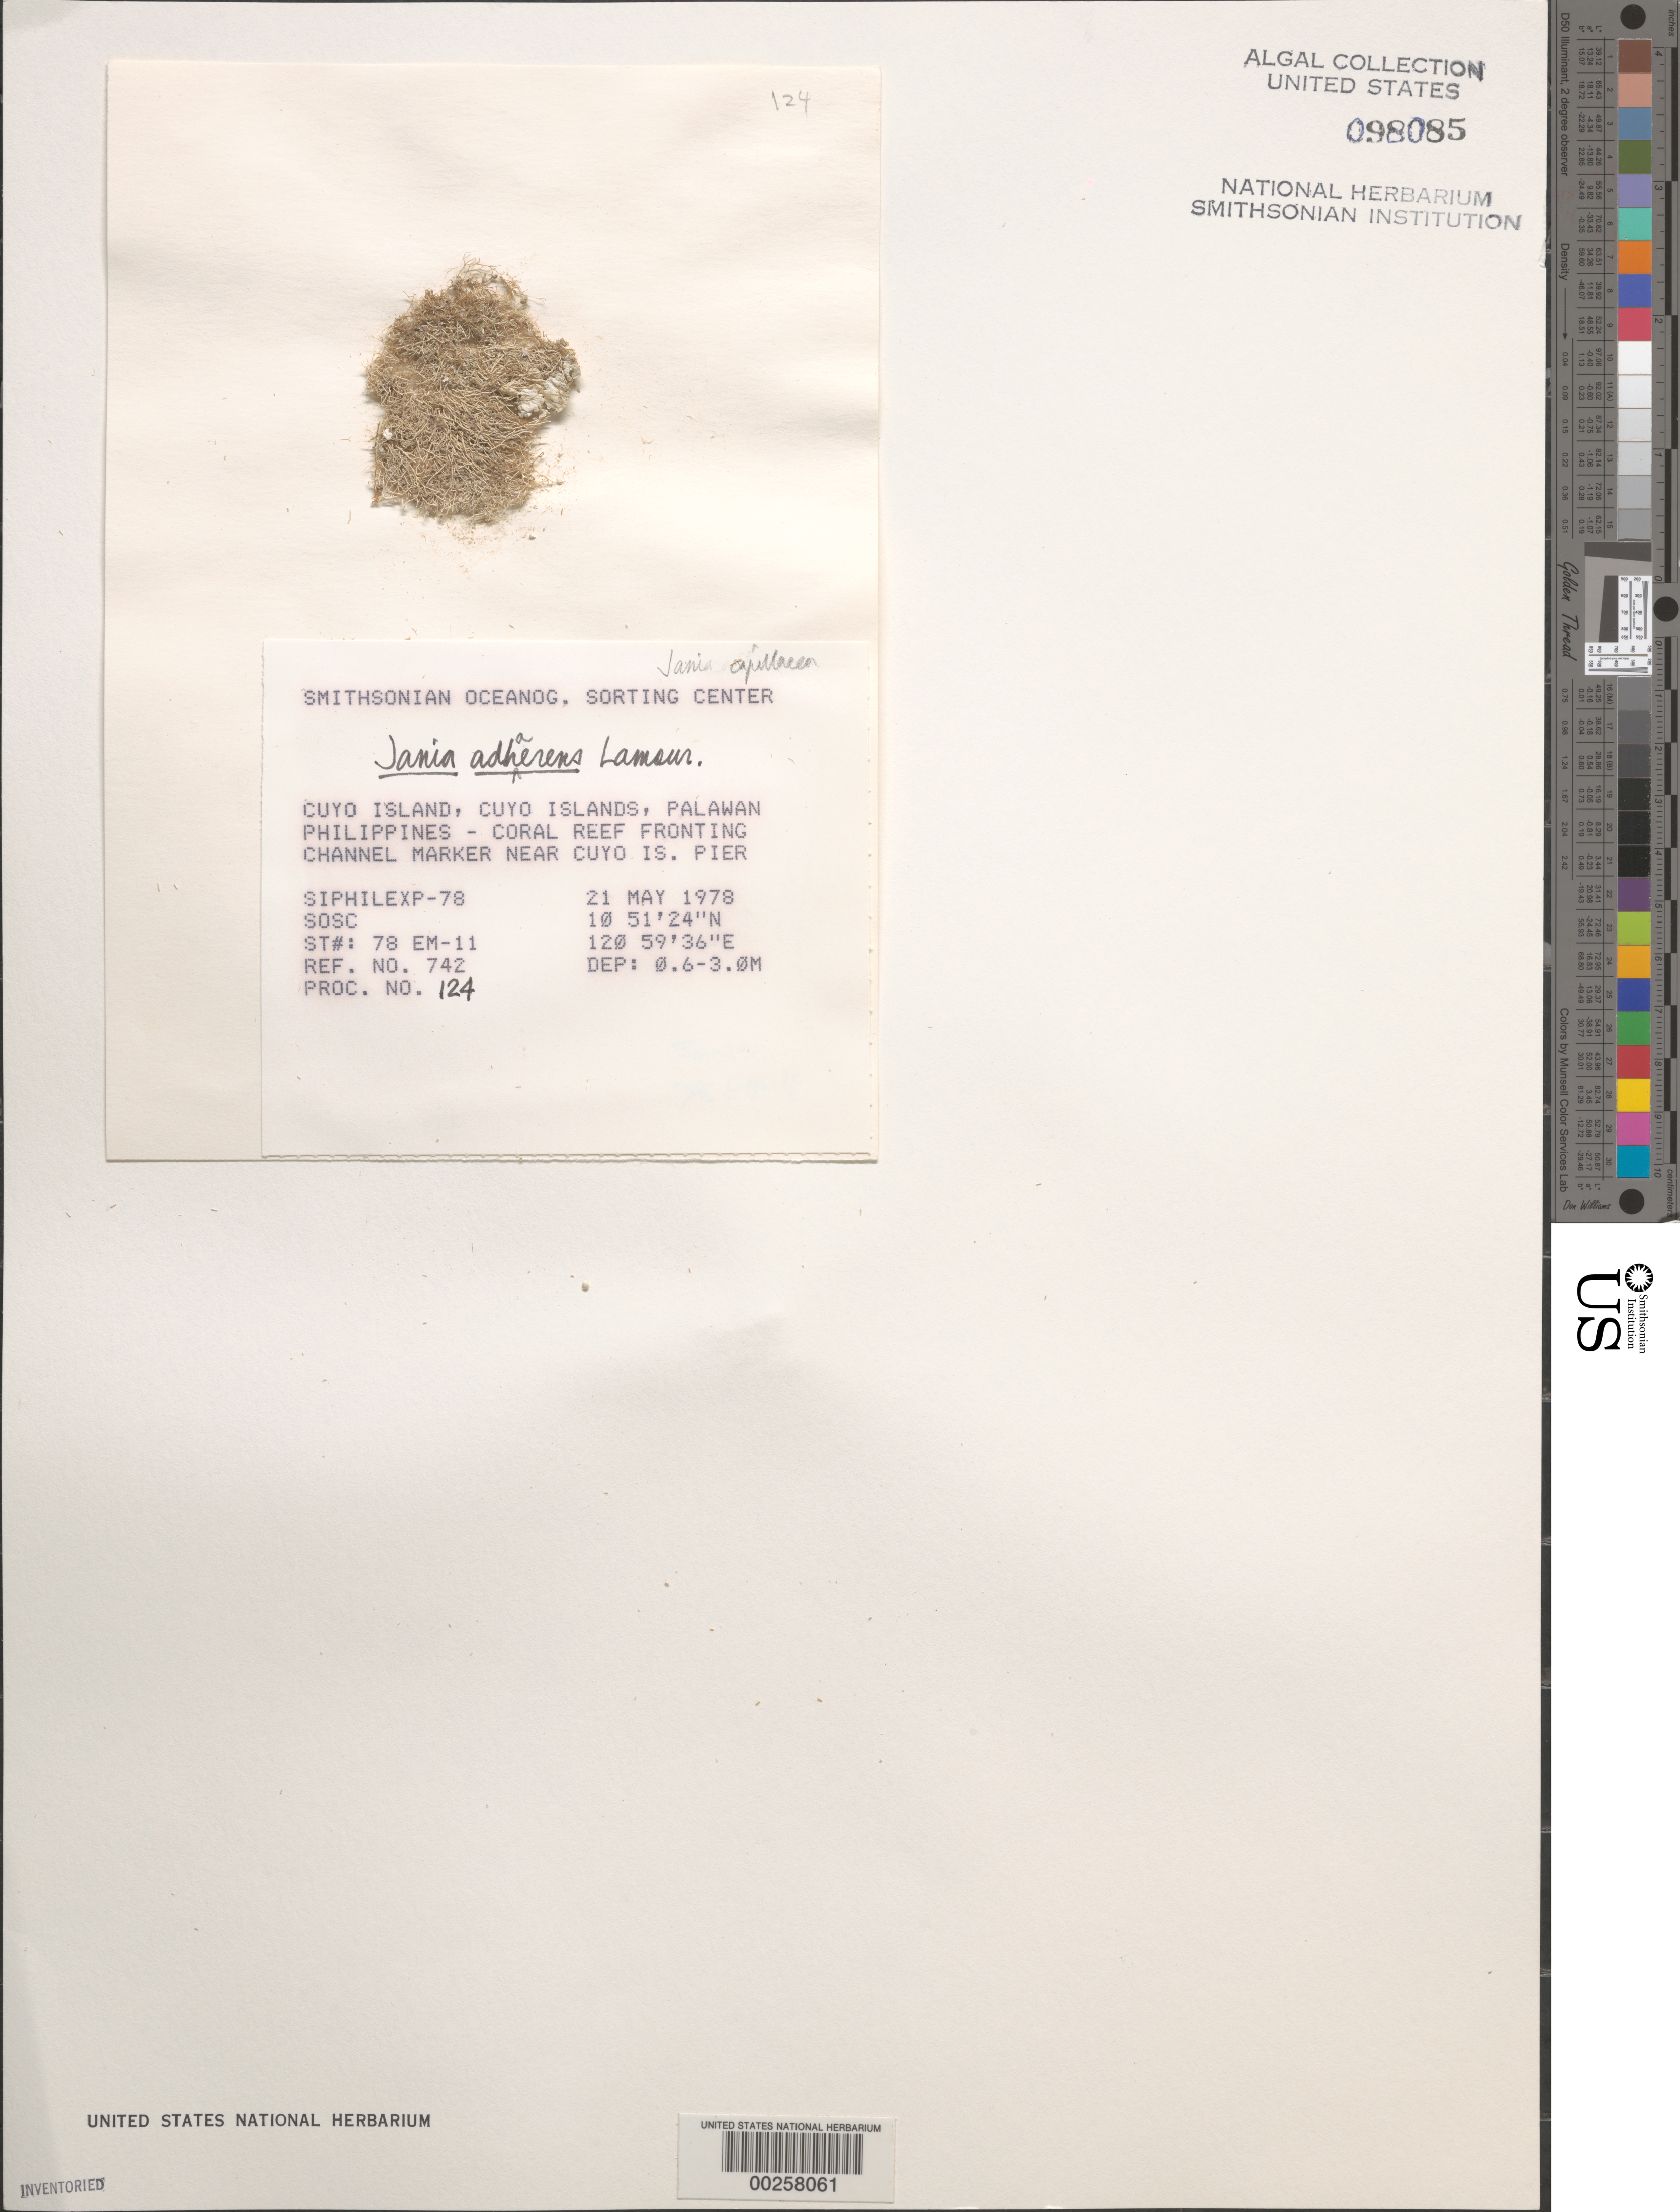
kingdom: Plantae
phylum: Rhodophyta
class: Florideophyceae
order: Corallinales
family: Corallinaceae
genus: Jania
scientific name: Jania pedunculatum var. adhaerens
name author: (J.V.Lamouroux) A.S.Harvey et al.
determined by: Algae name updating Project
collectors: SOSC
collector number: Station 78 Em-11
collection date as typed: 21 May 1978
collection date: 1978-05-21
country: Philippines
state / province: Mimaropa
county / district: Palawan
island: Cuyo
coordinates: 10 51' 24" N, 120 59' 36" E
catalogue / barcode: US 98085